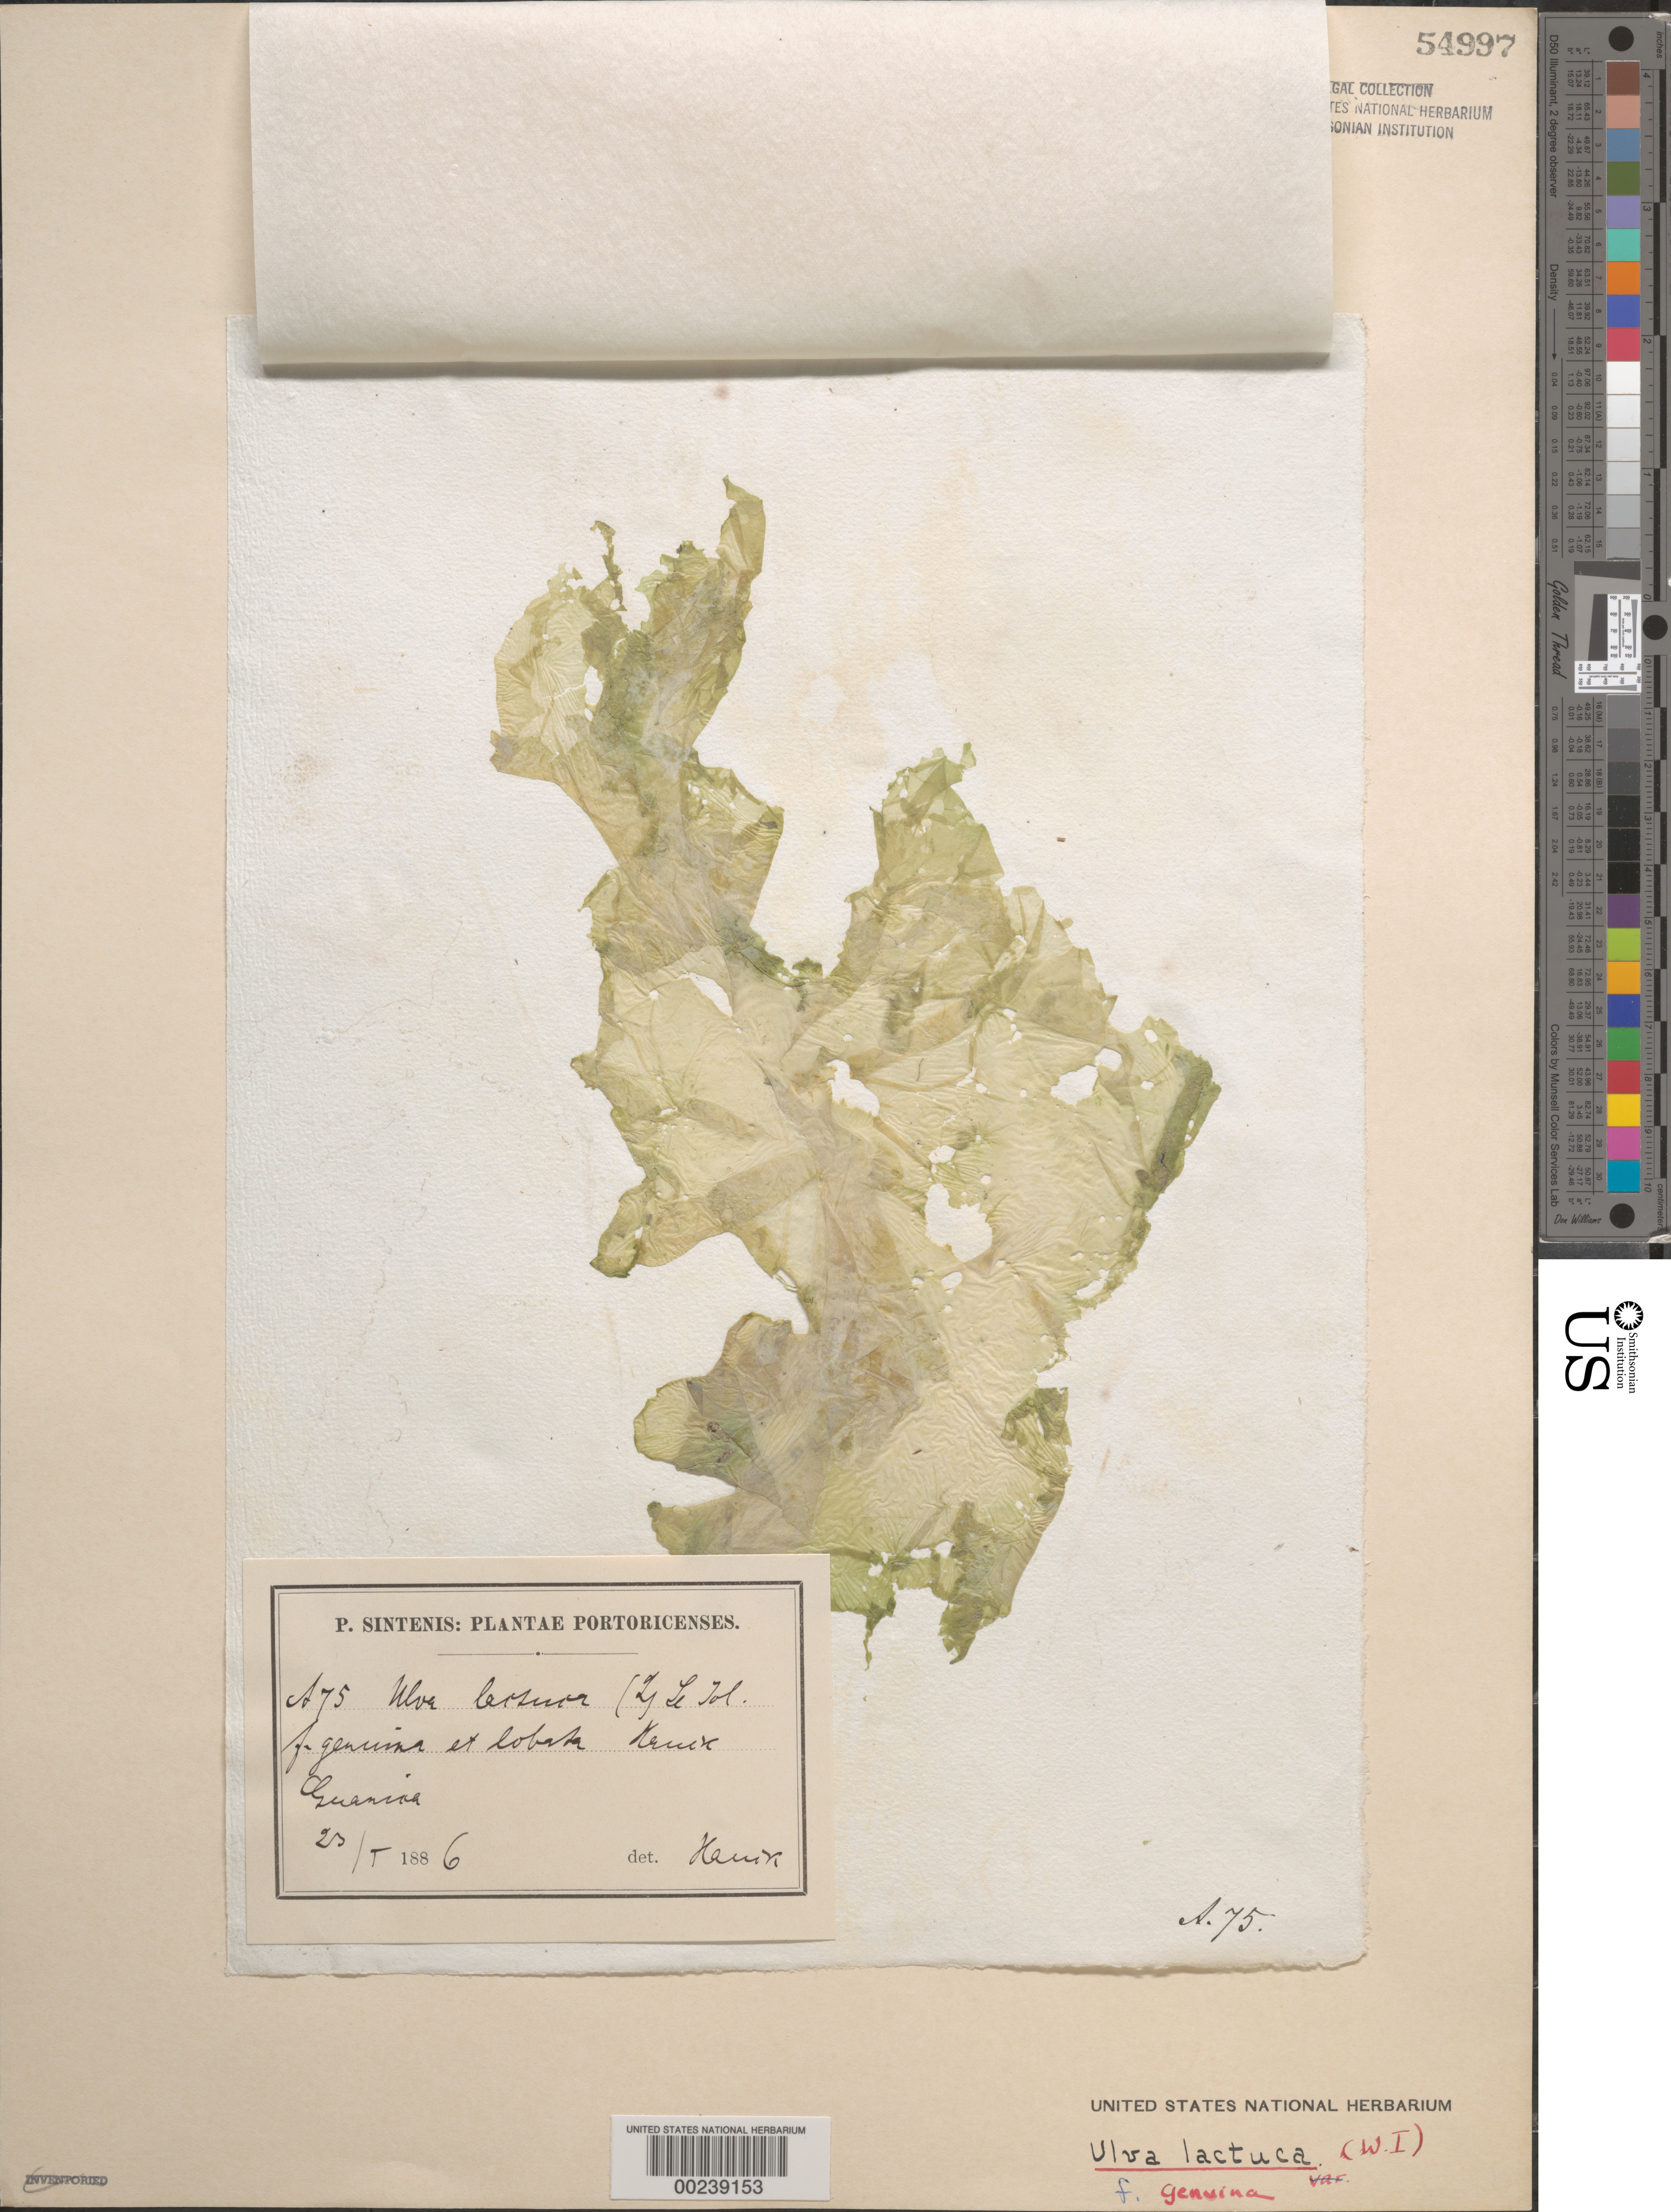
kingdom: Plantae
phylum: Chlorophyta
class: Ulvophyceae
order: Ulvales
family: Ulvaceae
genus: Ulva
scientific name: Ulva lactuca f. genuina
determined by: Hauck, Ferdinand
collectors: P. Sintenis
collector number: A75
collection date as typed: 23 Jan 1886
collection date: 1886-01-23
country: Puerto Rico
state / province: Guanica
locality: Guanica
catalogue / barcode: US 54997